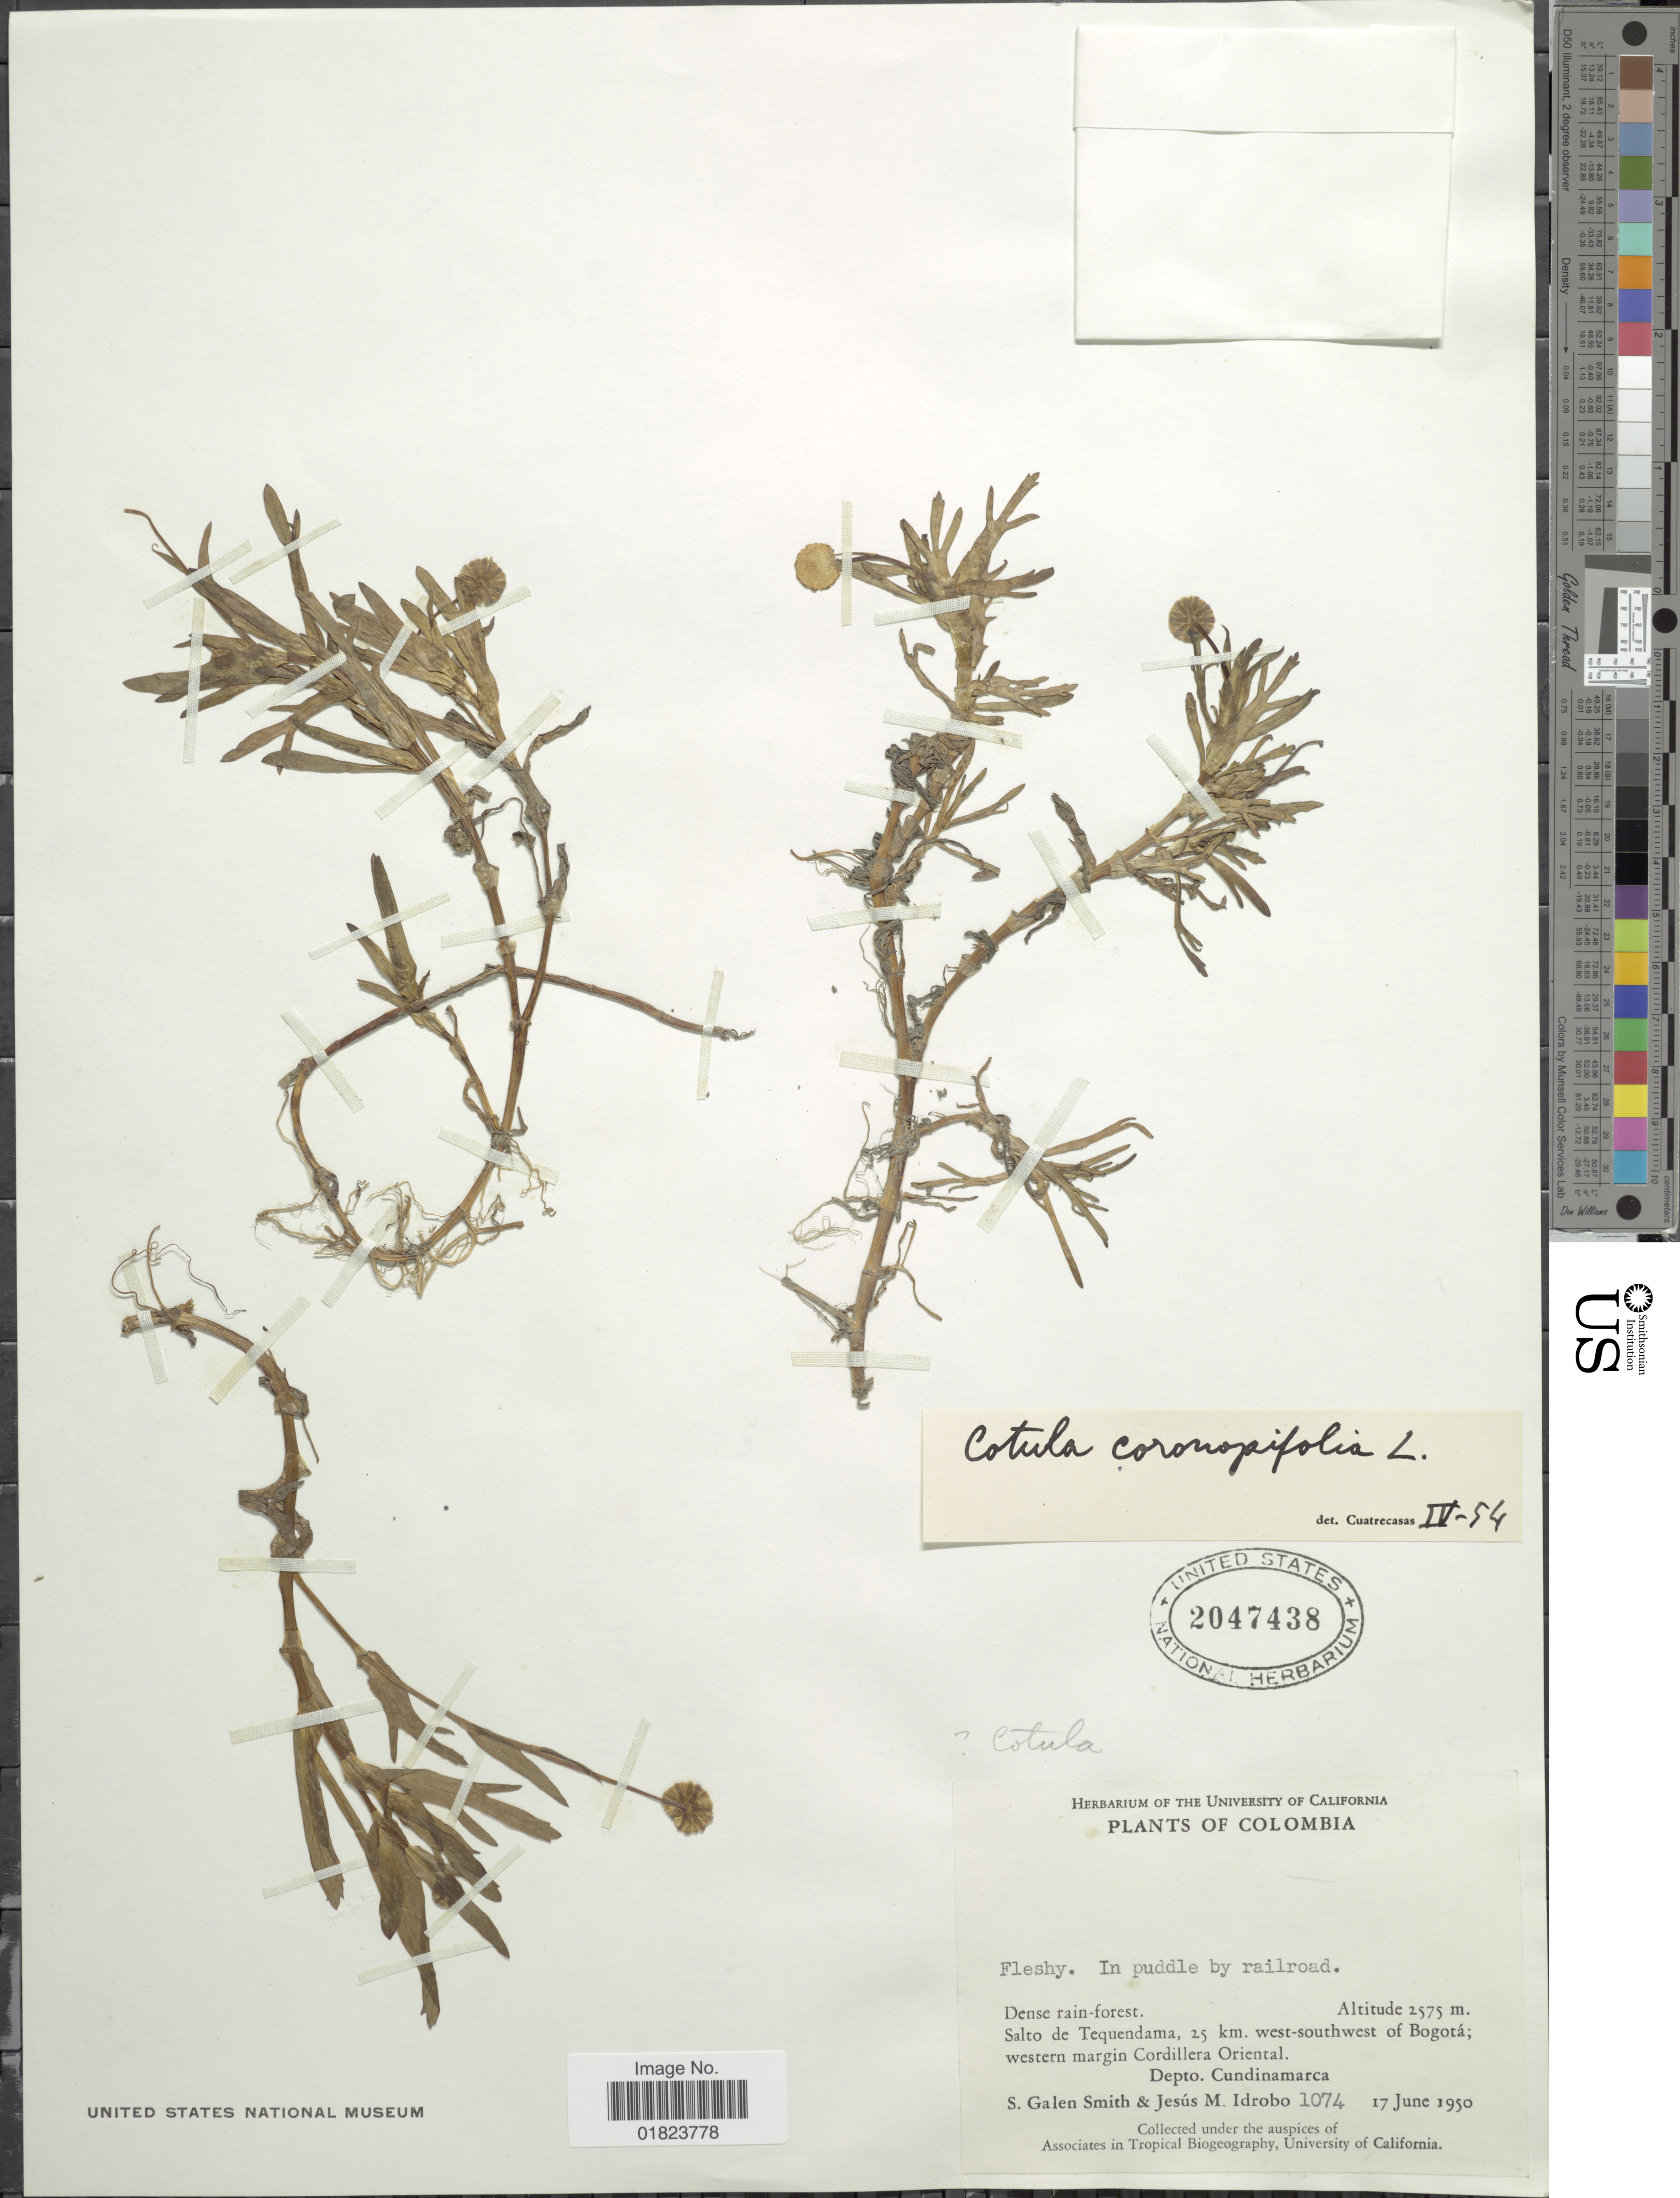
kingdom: Plantae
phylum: Tracheophyta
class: Magnoliopsida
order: Asterales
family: Asteraceae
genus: Cotula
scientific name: Cotula coronopifolia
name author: L.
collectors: S. G. Smith & J. M. Idrobo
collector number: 1074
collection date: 1950-06-17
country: Colombia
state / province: Cundinamarca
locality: Salto de Tequendama, 25 km west-southwest of Bogota; western margin Cordillera Oriental.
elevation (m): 2575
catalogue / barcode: US 2047438